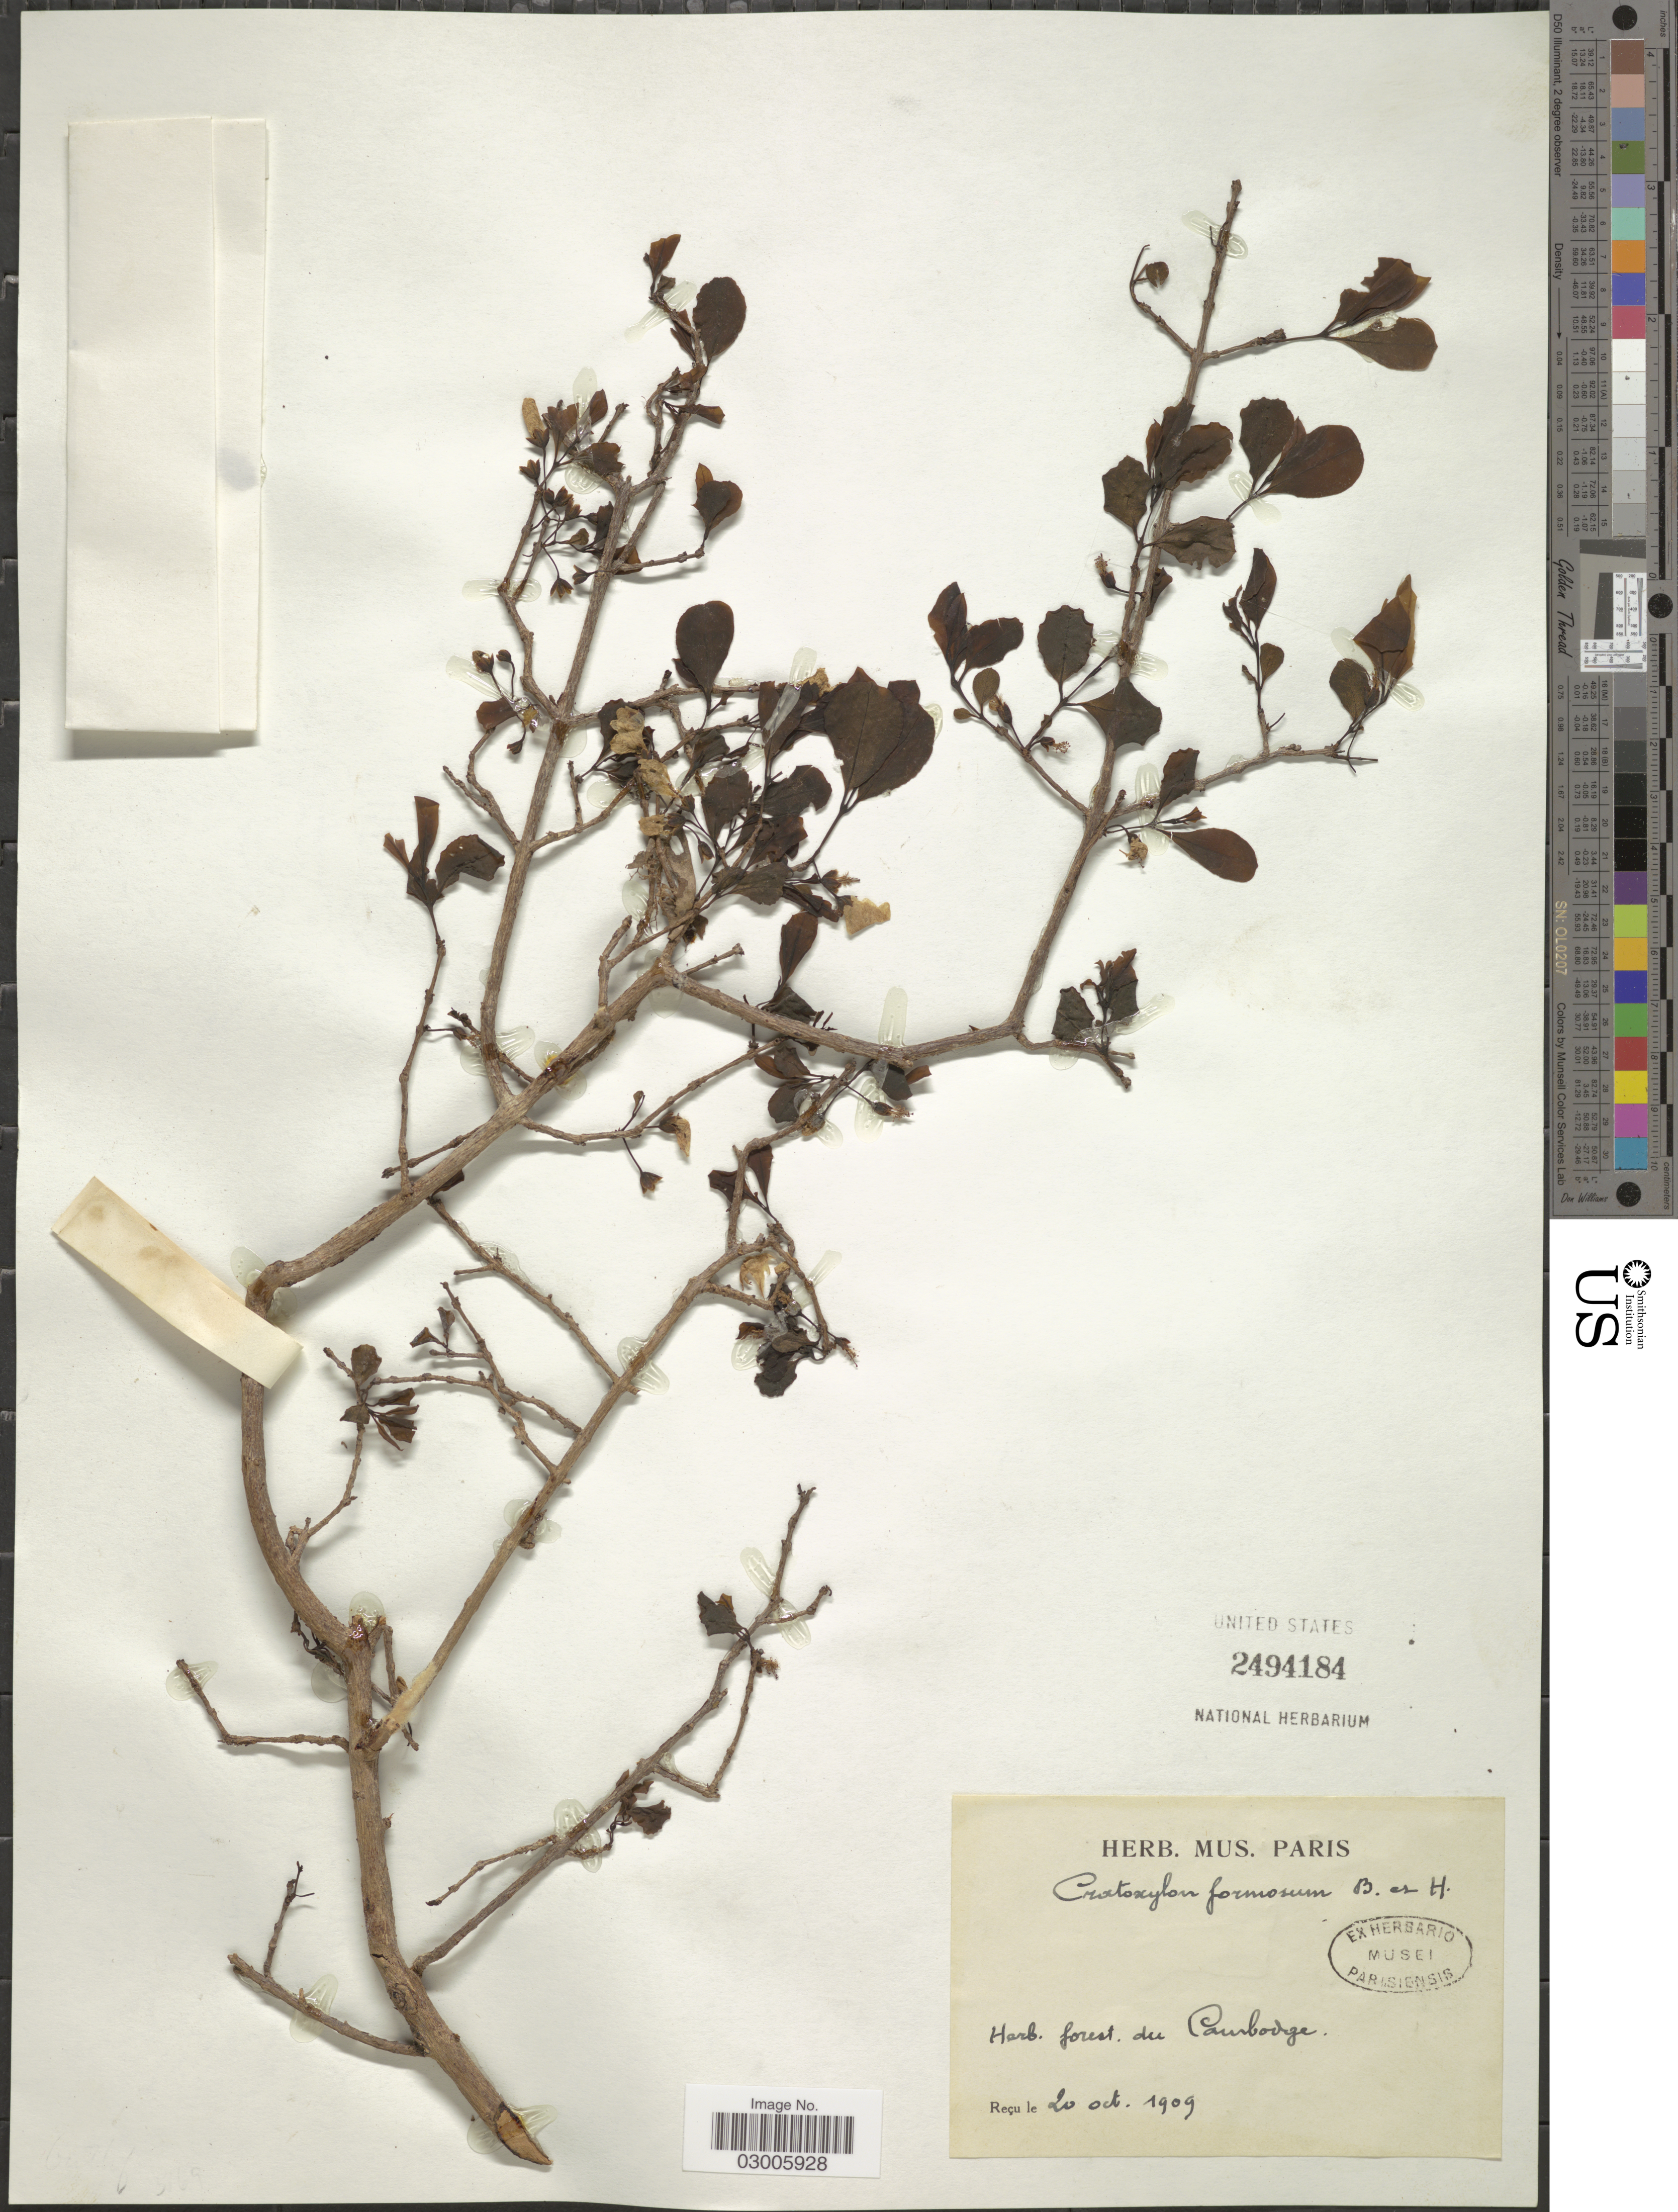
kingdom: Plantae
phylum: Tracheophyta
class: Magnoliopsida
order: Malpighiales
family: Hypericaceae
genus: Cratoxylum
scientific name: Cratoxylum formosum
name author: (Jack) Benth. & Hook. f. ex Dyer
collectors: ex herb. Mus. Paris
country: Cambodia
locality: Forest du Cambodge.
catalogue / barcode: US 2494184